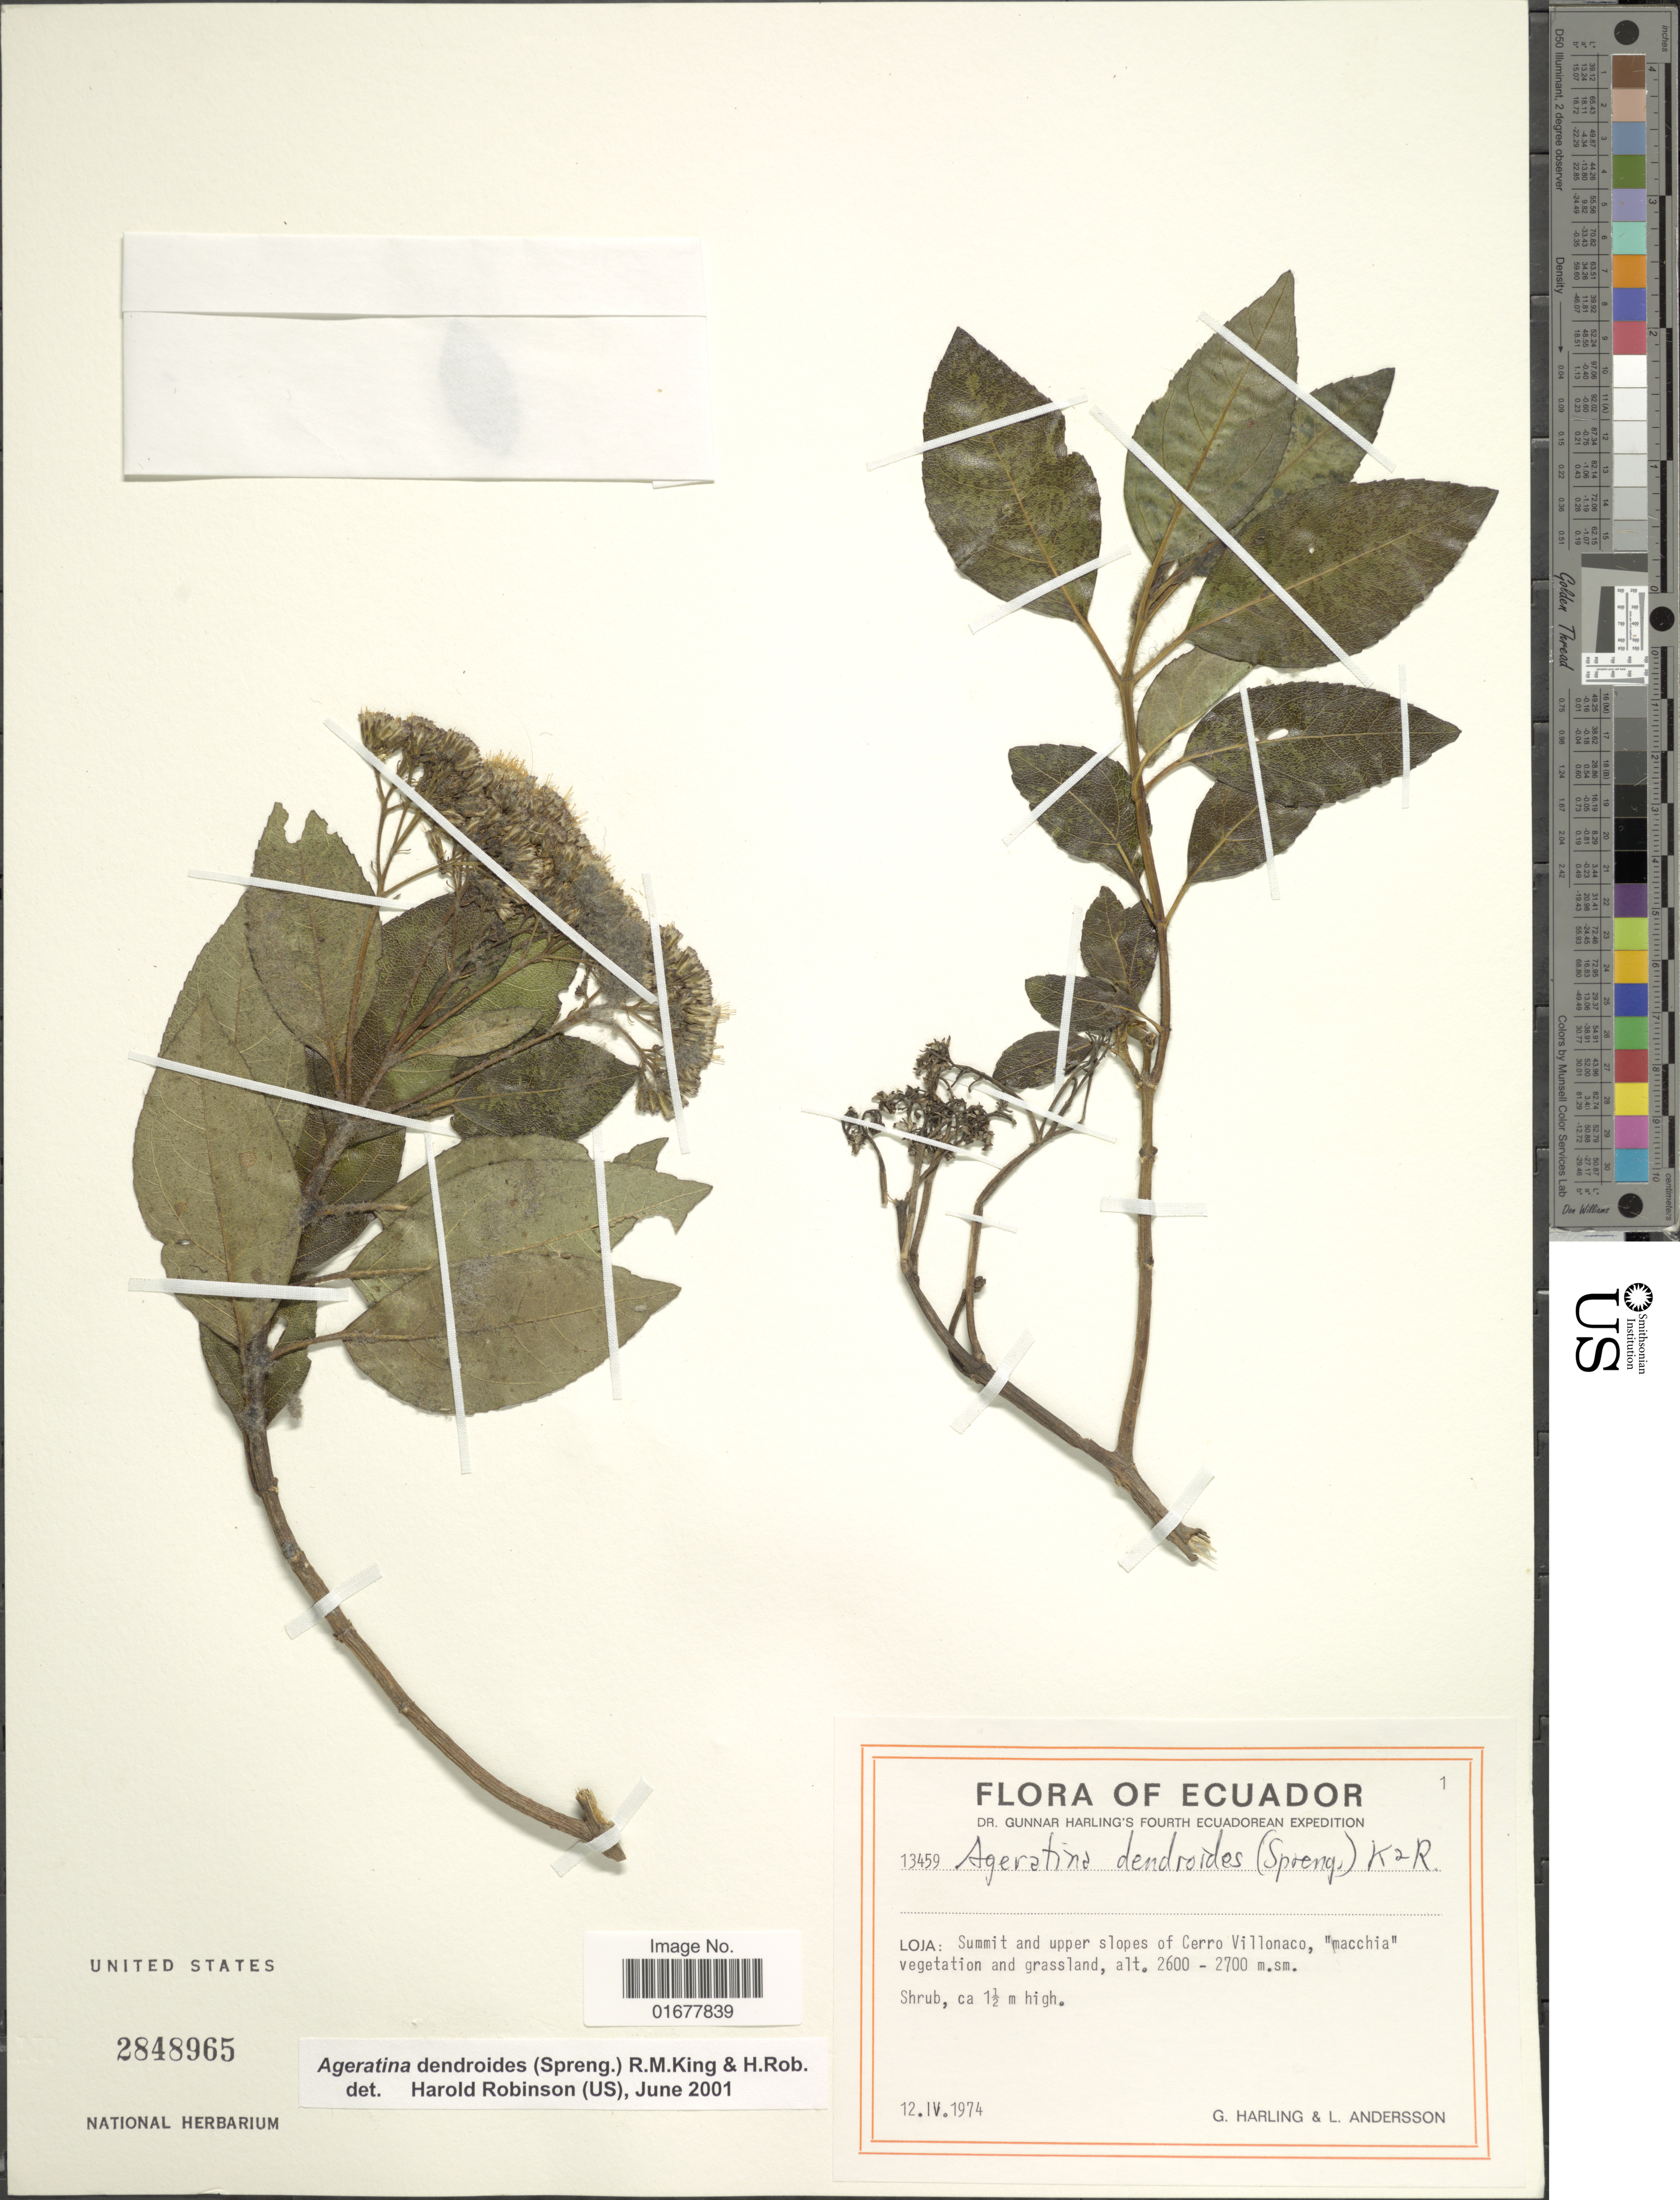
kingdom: Plantae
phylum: Tracheophyta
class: Magnoliopsida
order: Asterales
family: Asteraceae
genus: Ageratina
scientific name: Ageratina dendroides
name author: (Spreng.) R.M. King & H. Rob.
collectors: G. Harling & L. Andersson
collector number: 13459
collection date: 1974-04-12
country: Ecuador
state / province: Loja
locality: Loja: Summit and iupper slopes of Cerro Villanaco, "macchia"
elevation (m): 2600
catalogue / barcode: US 2848965